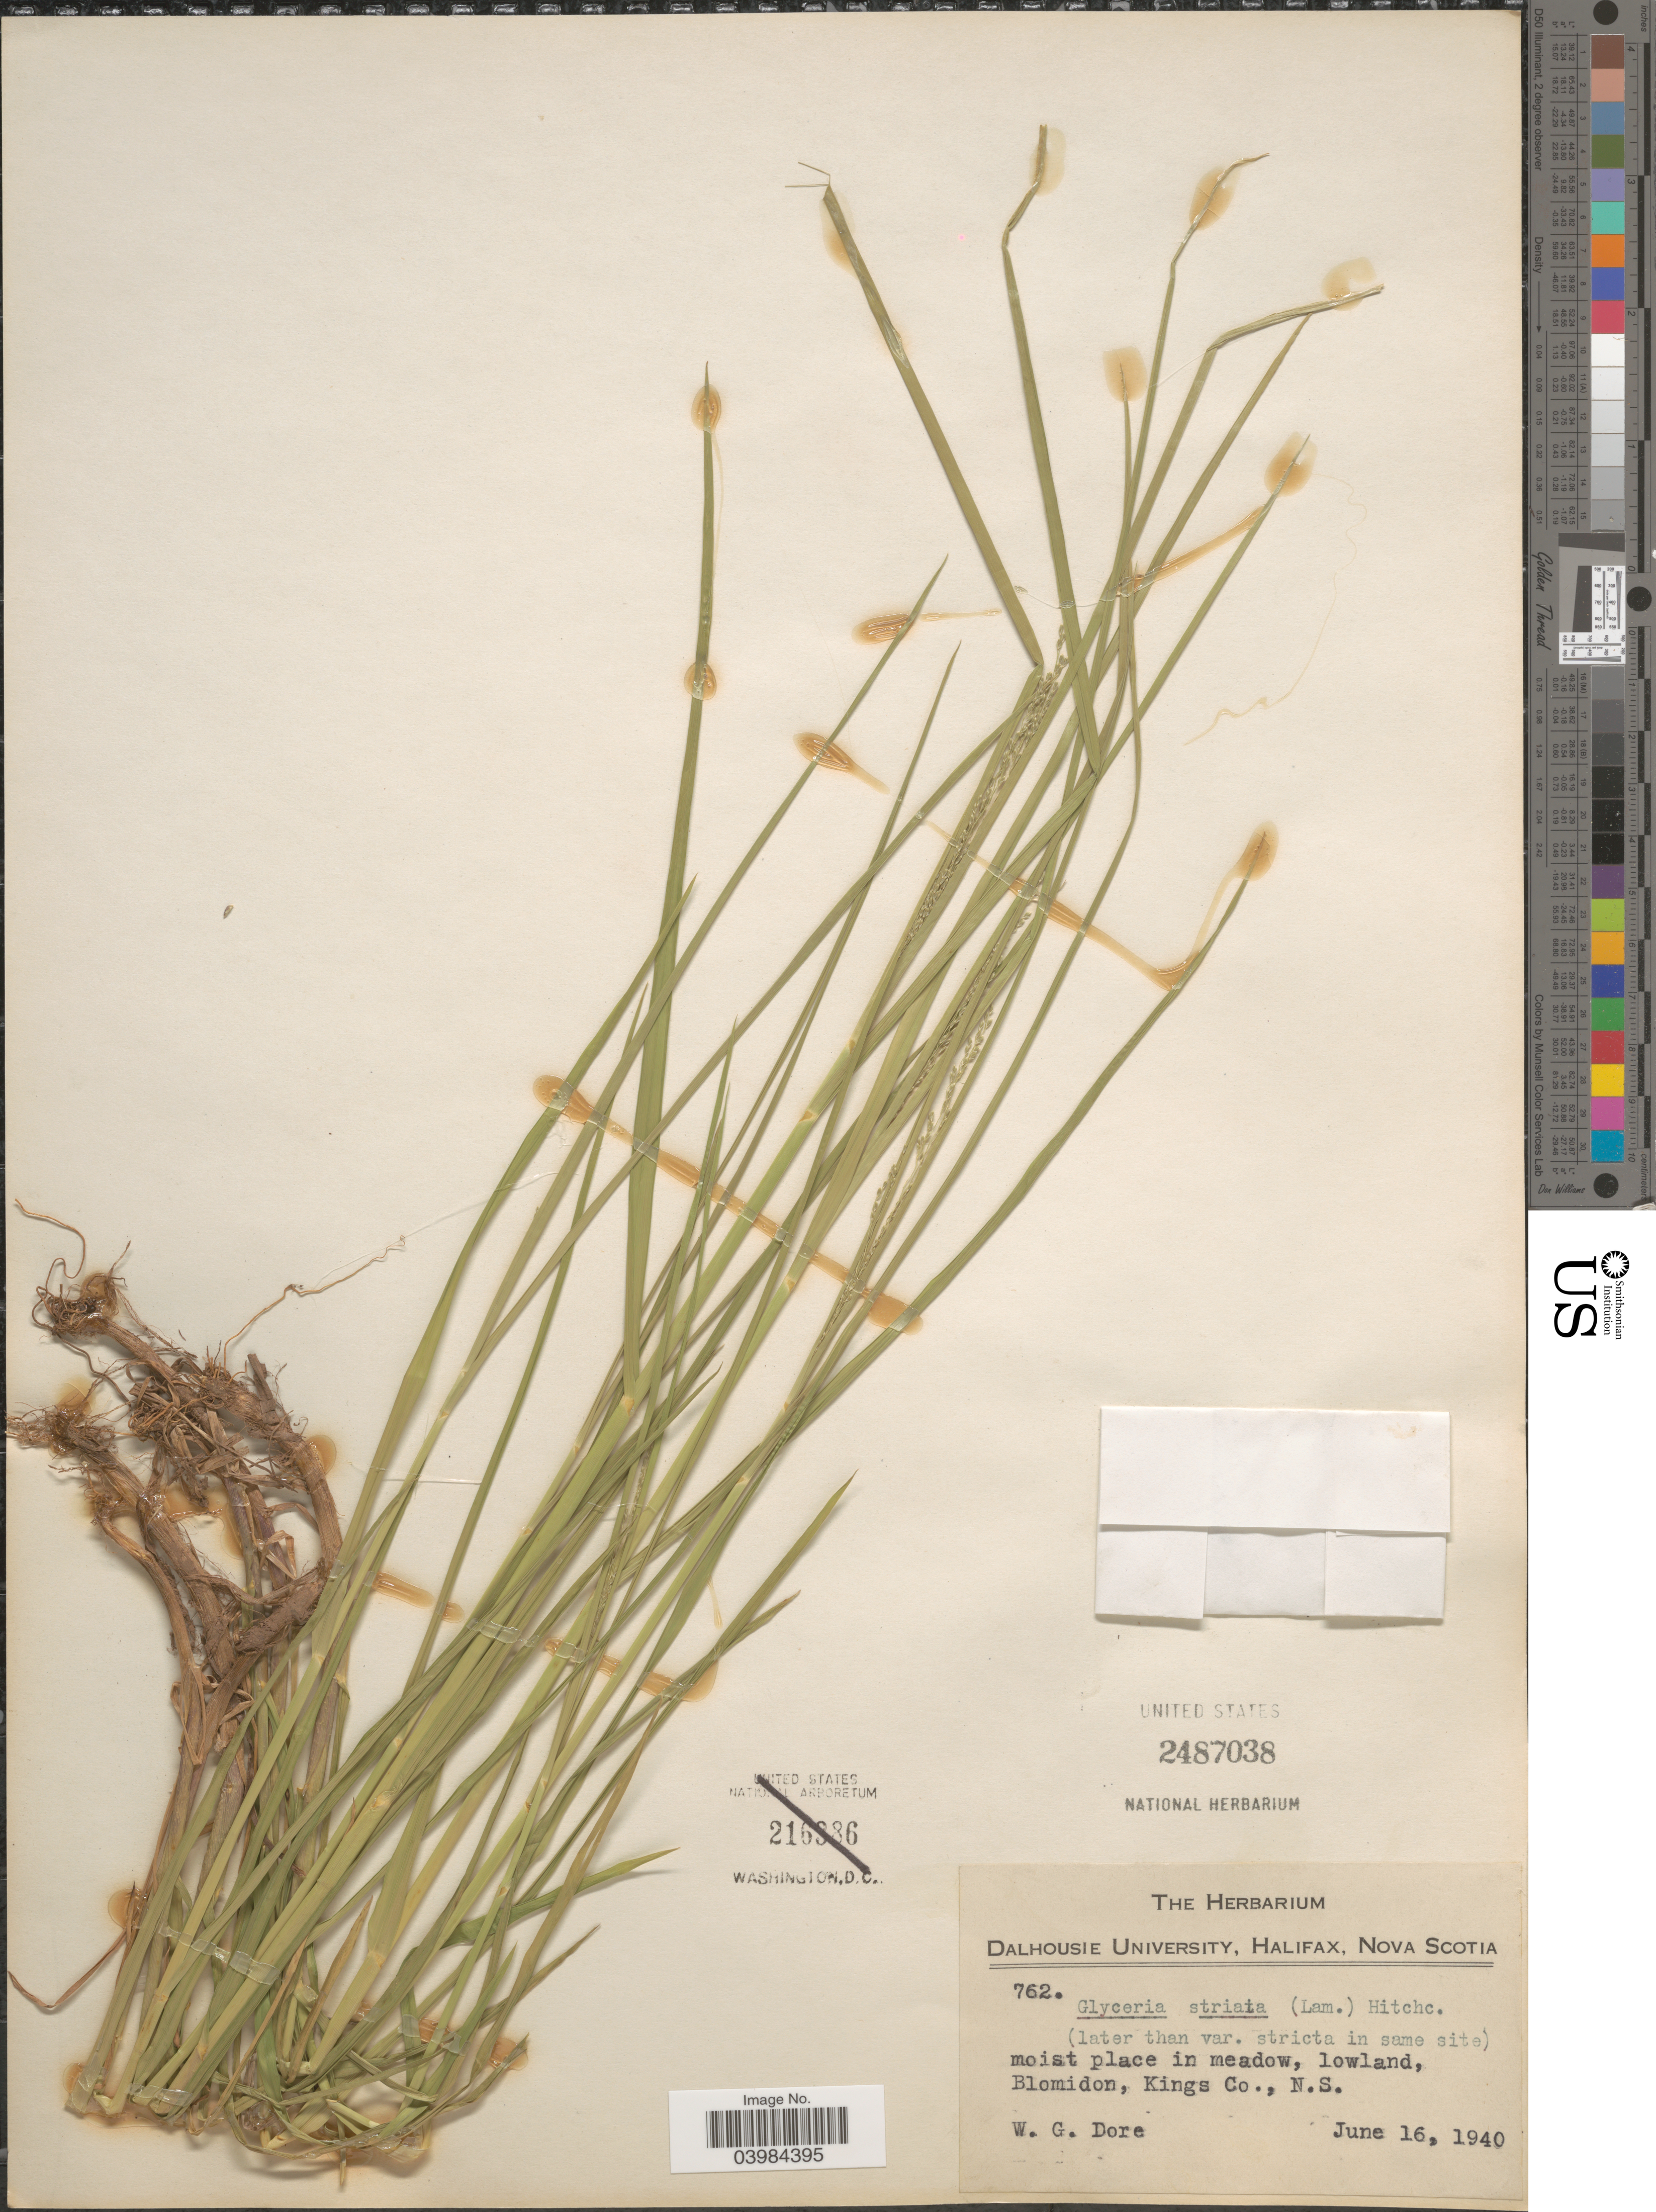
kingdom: Plantae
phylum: Tracheophyta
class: Liliopsida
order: Poales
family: Poaceae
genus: Glyceria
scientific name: Glyceria striata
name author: (Lam.) Hitchc.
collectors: W. Dore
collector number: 762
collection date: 1940-06-16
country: Canada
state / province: Nova Scotia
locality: Blomidon, Kings Co.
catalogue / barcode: US 2487038